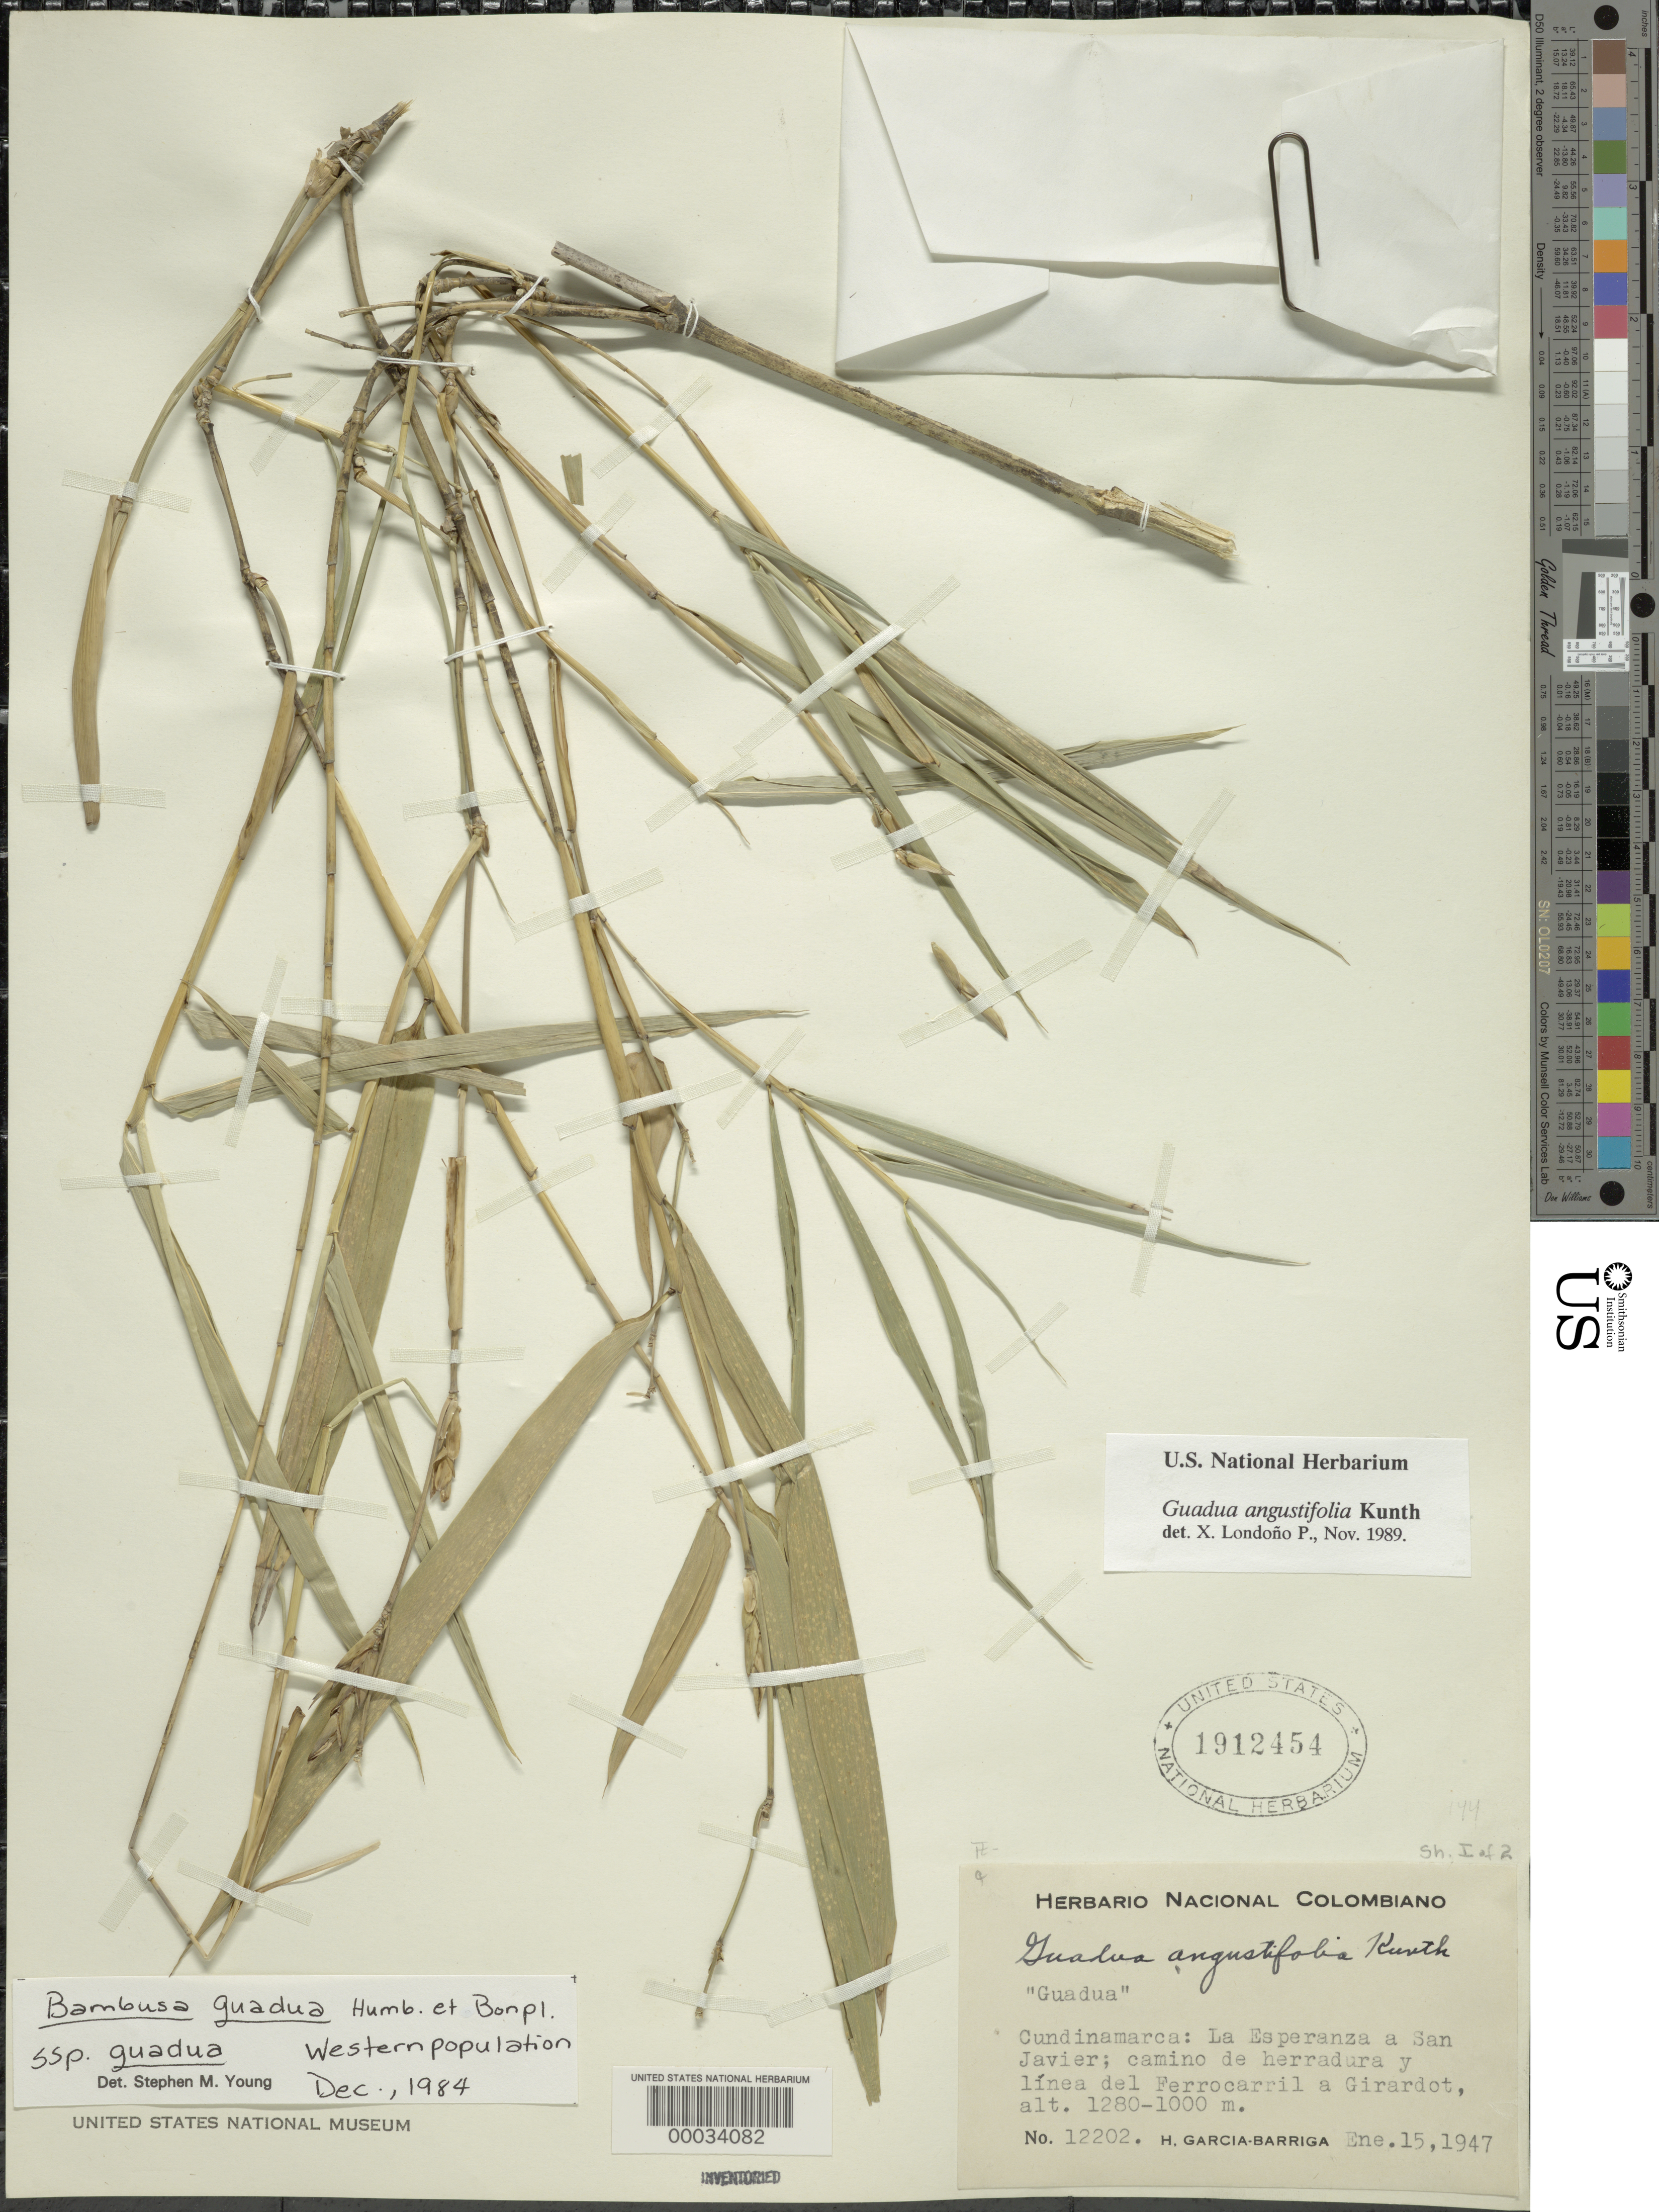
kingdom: Plantae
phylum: Tracheophyta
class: Liliopsida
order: Poales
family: Poaceae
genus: Guadua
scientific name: Guadua angustifolia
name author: Kunth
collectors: H. García Barriga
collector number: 12202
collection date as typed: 15 Jan 1947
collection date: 1947-01-15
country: Colombia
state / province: Cundinamarca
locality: La Esperanza, San Javier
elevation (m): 1000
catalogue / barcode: US 1912454